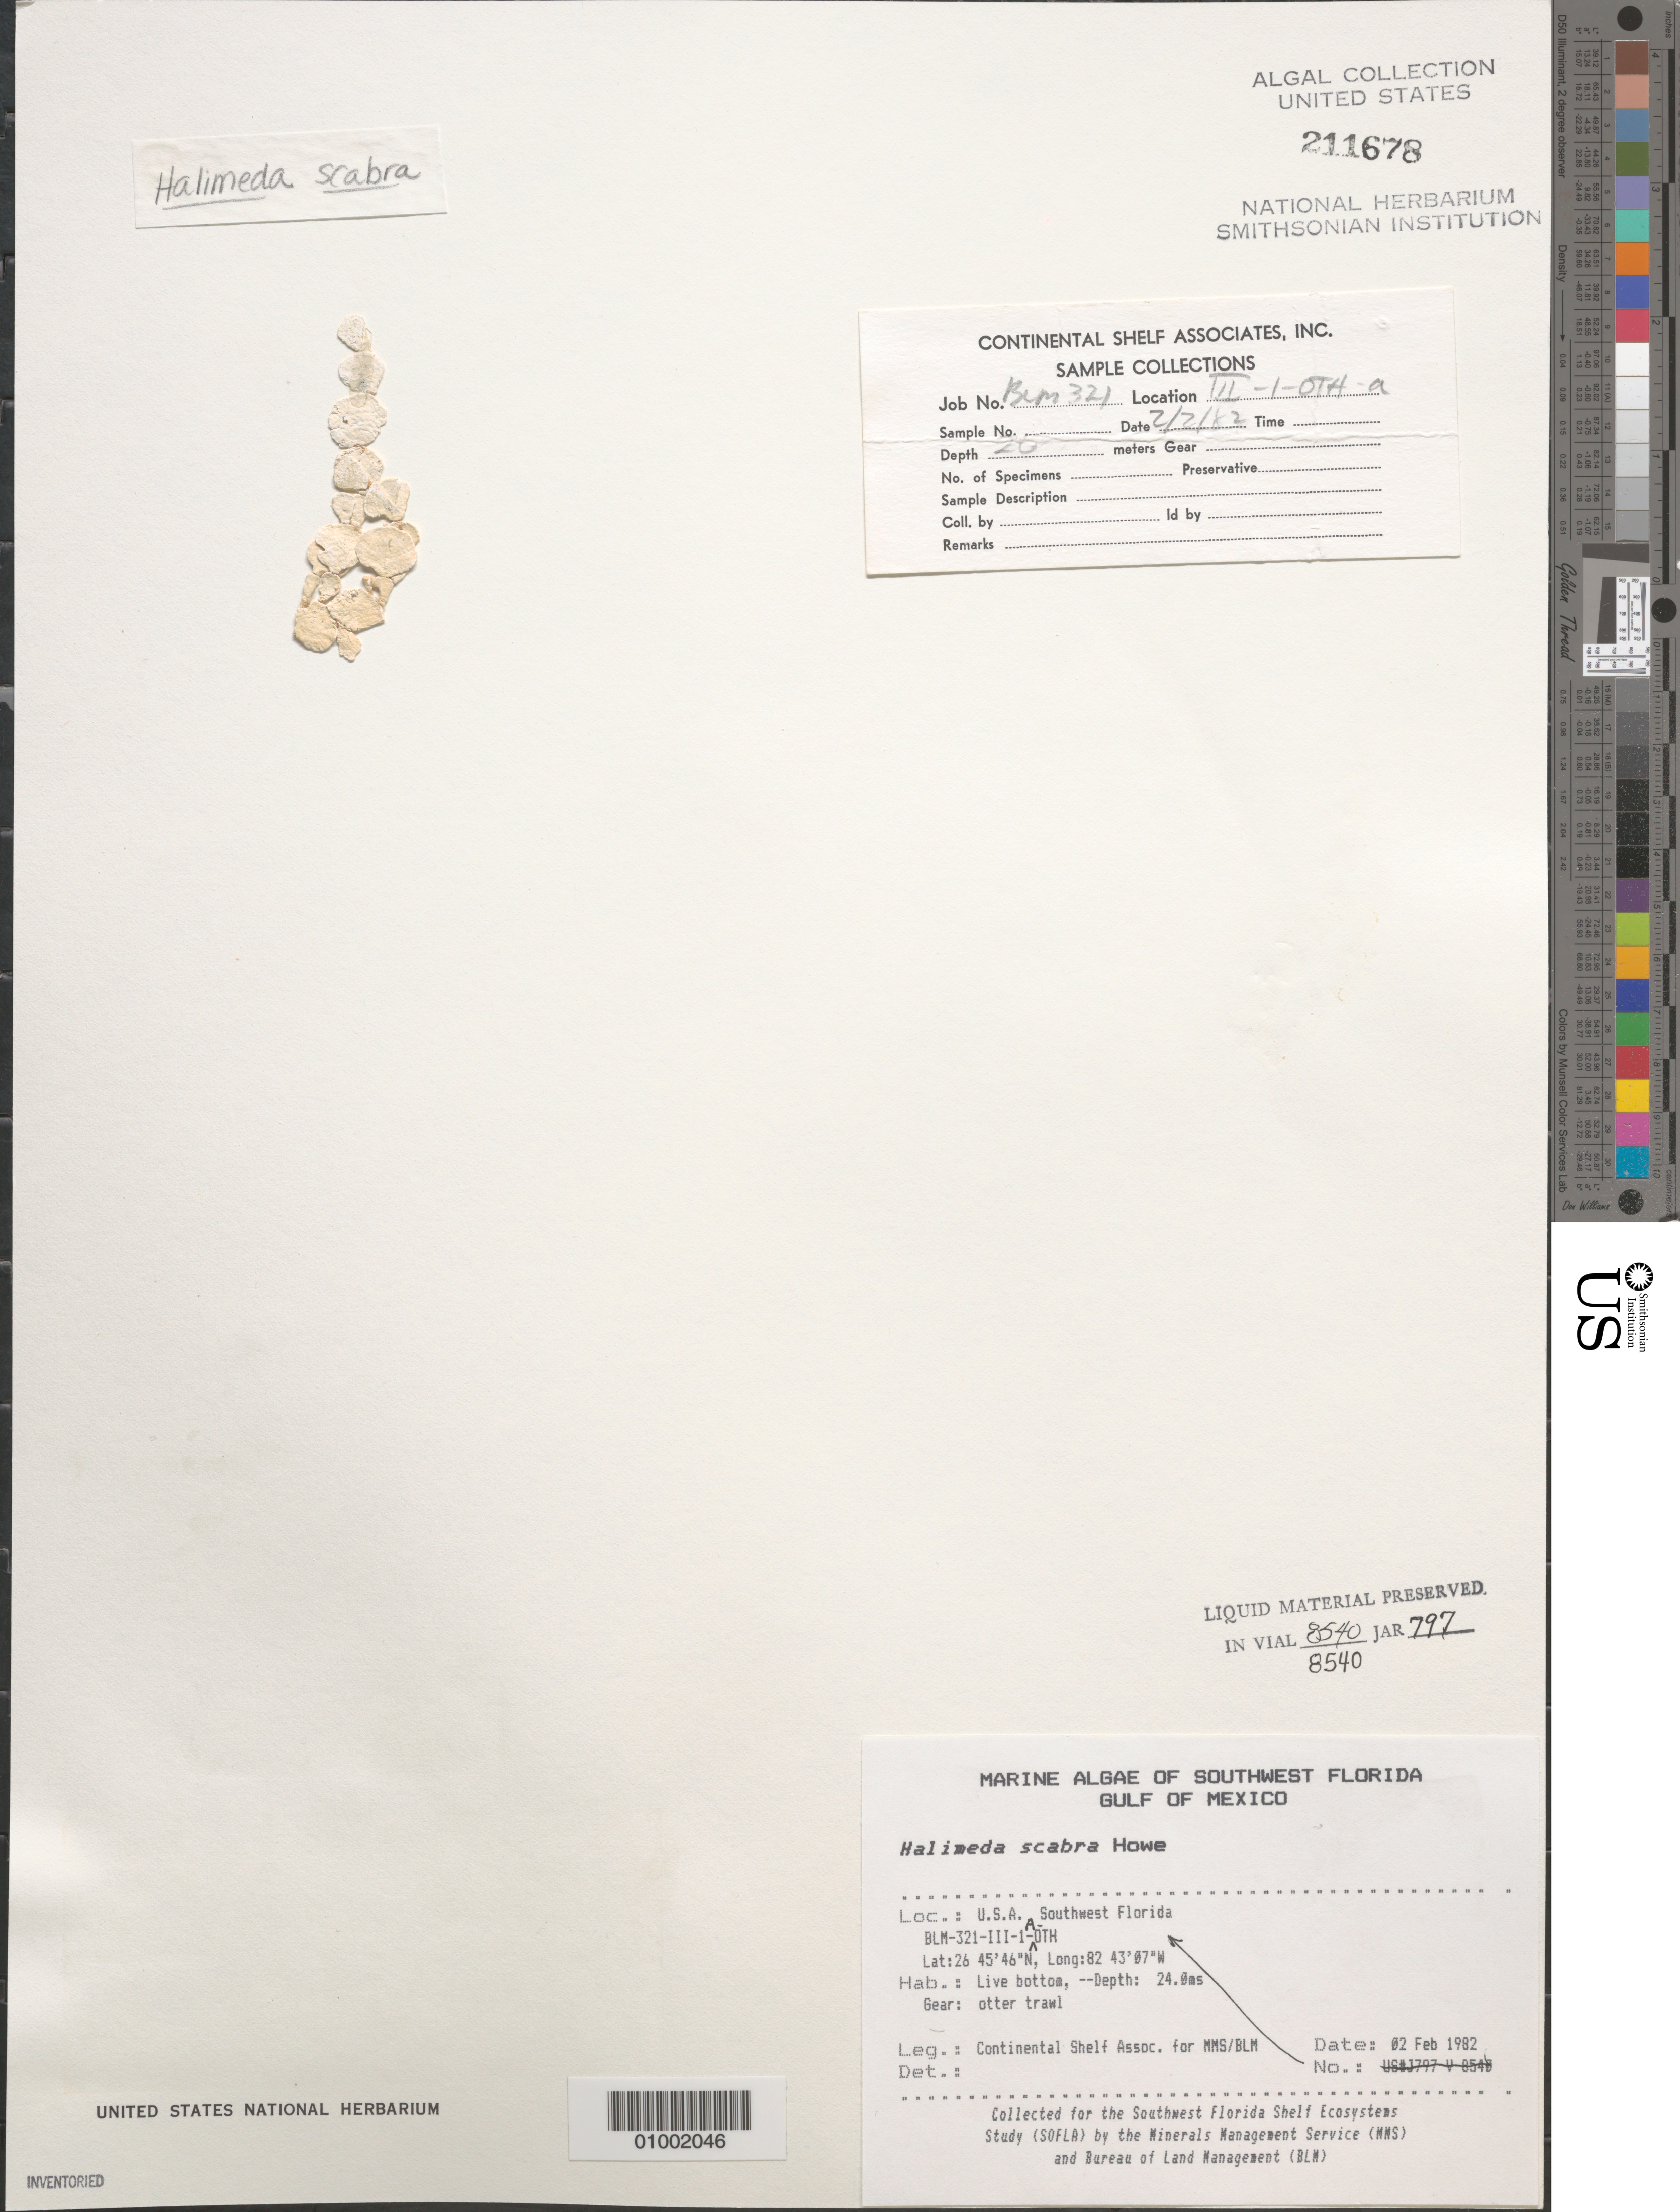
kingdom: Plantae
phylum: Chlorophyta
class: Ulvophyceae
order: Bryopsidales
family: Halimedaceae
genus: Halimeda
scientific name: Halimeda scabra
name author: M. Howe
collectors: Continental Shelf Associates for the MMS/BLM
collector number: BLM-321-III-1-A-OTH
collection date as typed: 02 Feb 1982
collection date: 1982-02-02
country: United States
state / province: Florida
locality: Gulf of Mexico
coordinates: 26 45'46"N, 82 43'07"W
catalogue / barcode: US 211678